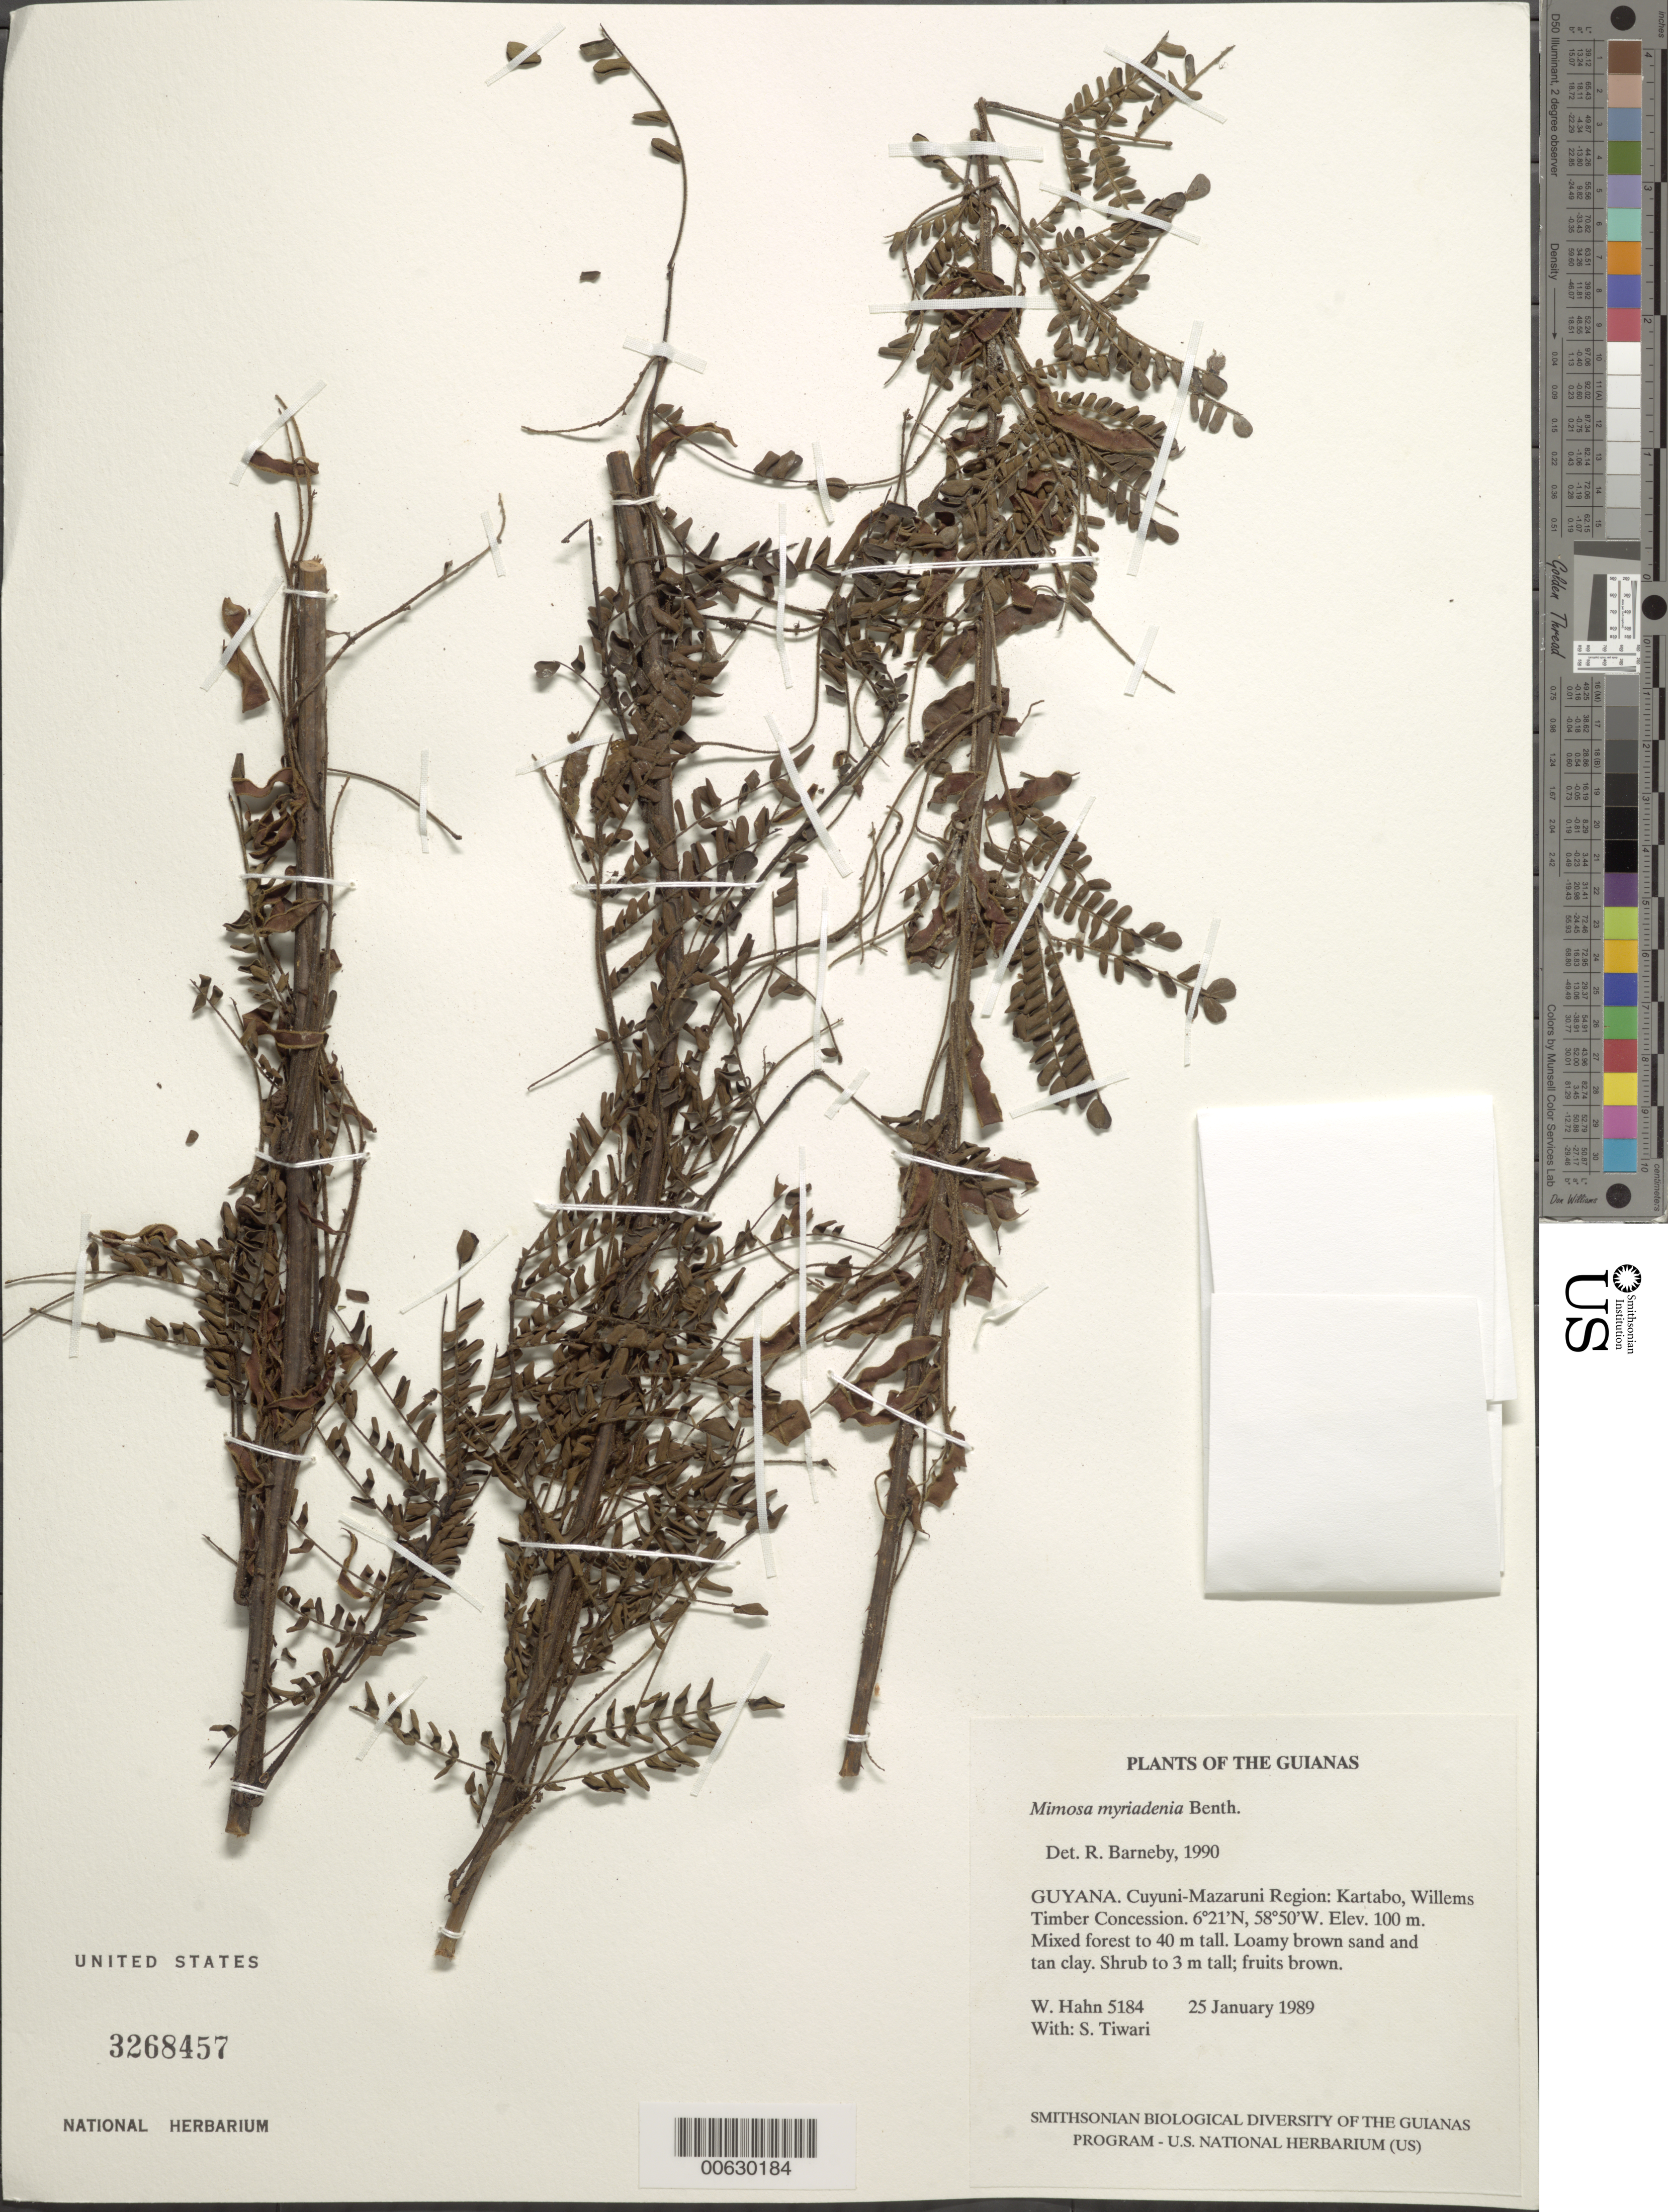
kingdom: Plantae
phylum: Tracheophyta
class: Magnoliopsida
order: Fabales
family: Fabaceae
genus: Mimosa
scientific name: Mimosa myriadenia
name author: Benth.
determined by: Barneby, Rupert C., (NY)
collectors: W. Hahn & S. Tiwari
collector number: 5184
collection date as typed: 25 January 1989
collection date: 1989-01-25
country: Guyana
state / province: Cuyuni-Mazaruni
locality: Kartabo, Willems Timber concession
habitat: Mixed forest to 40 m tall. Loamy brown sand and tan clay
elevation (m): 100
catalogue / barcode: US 3268457